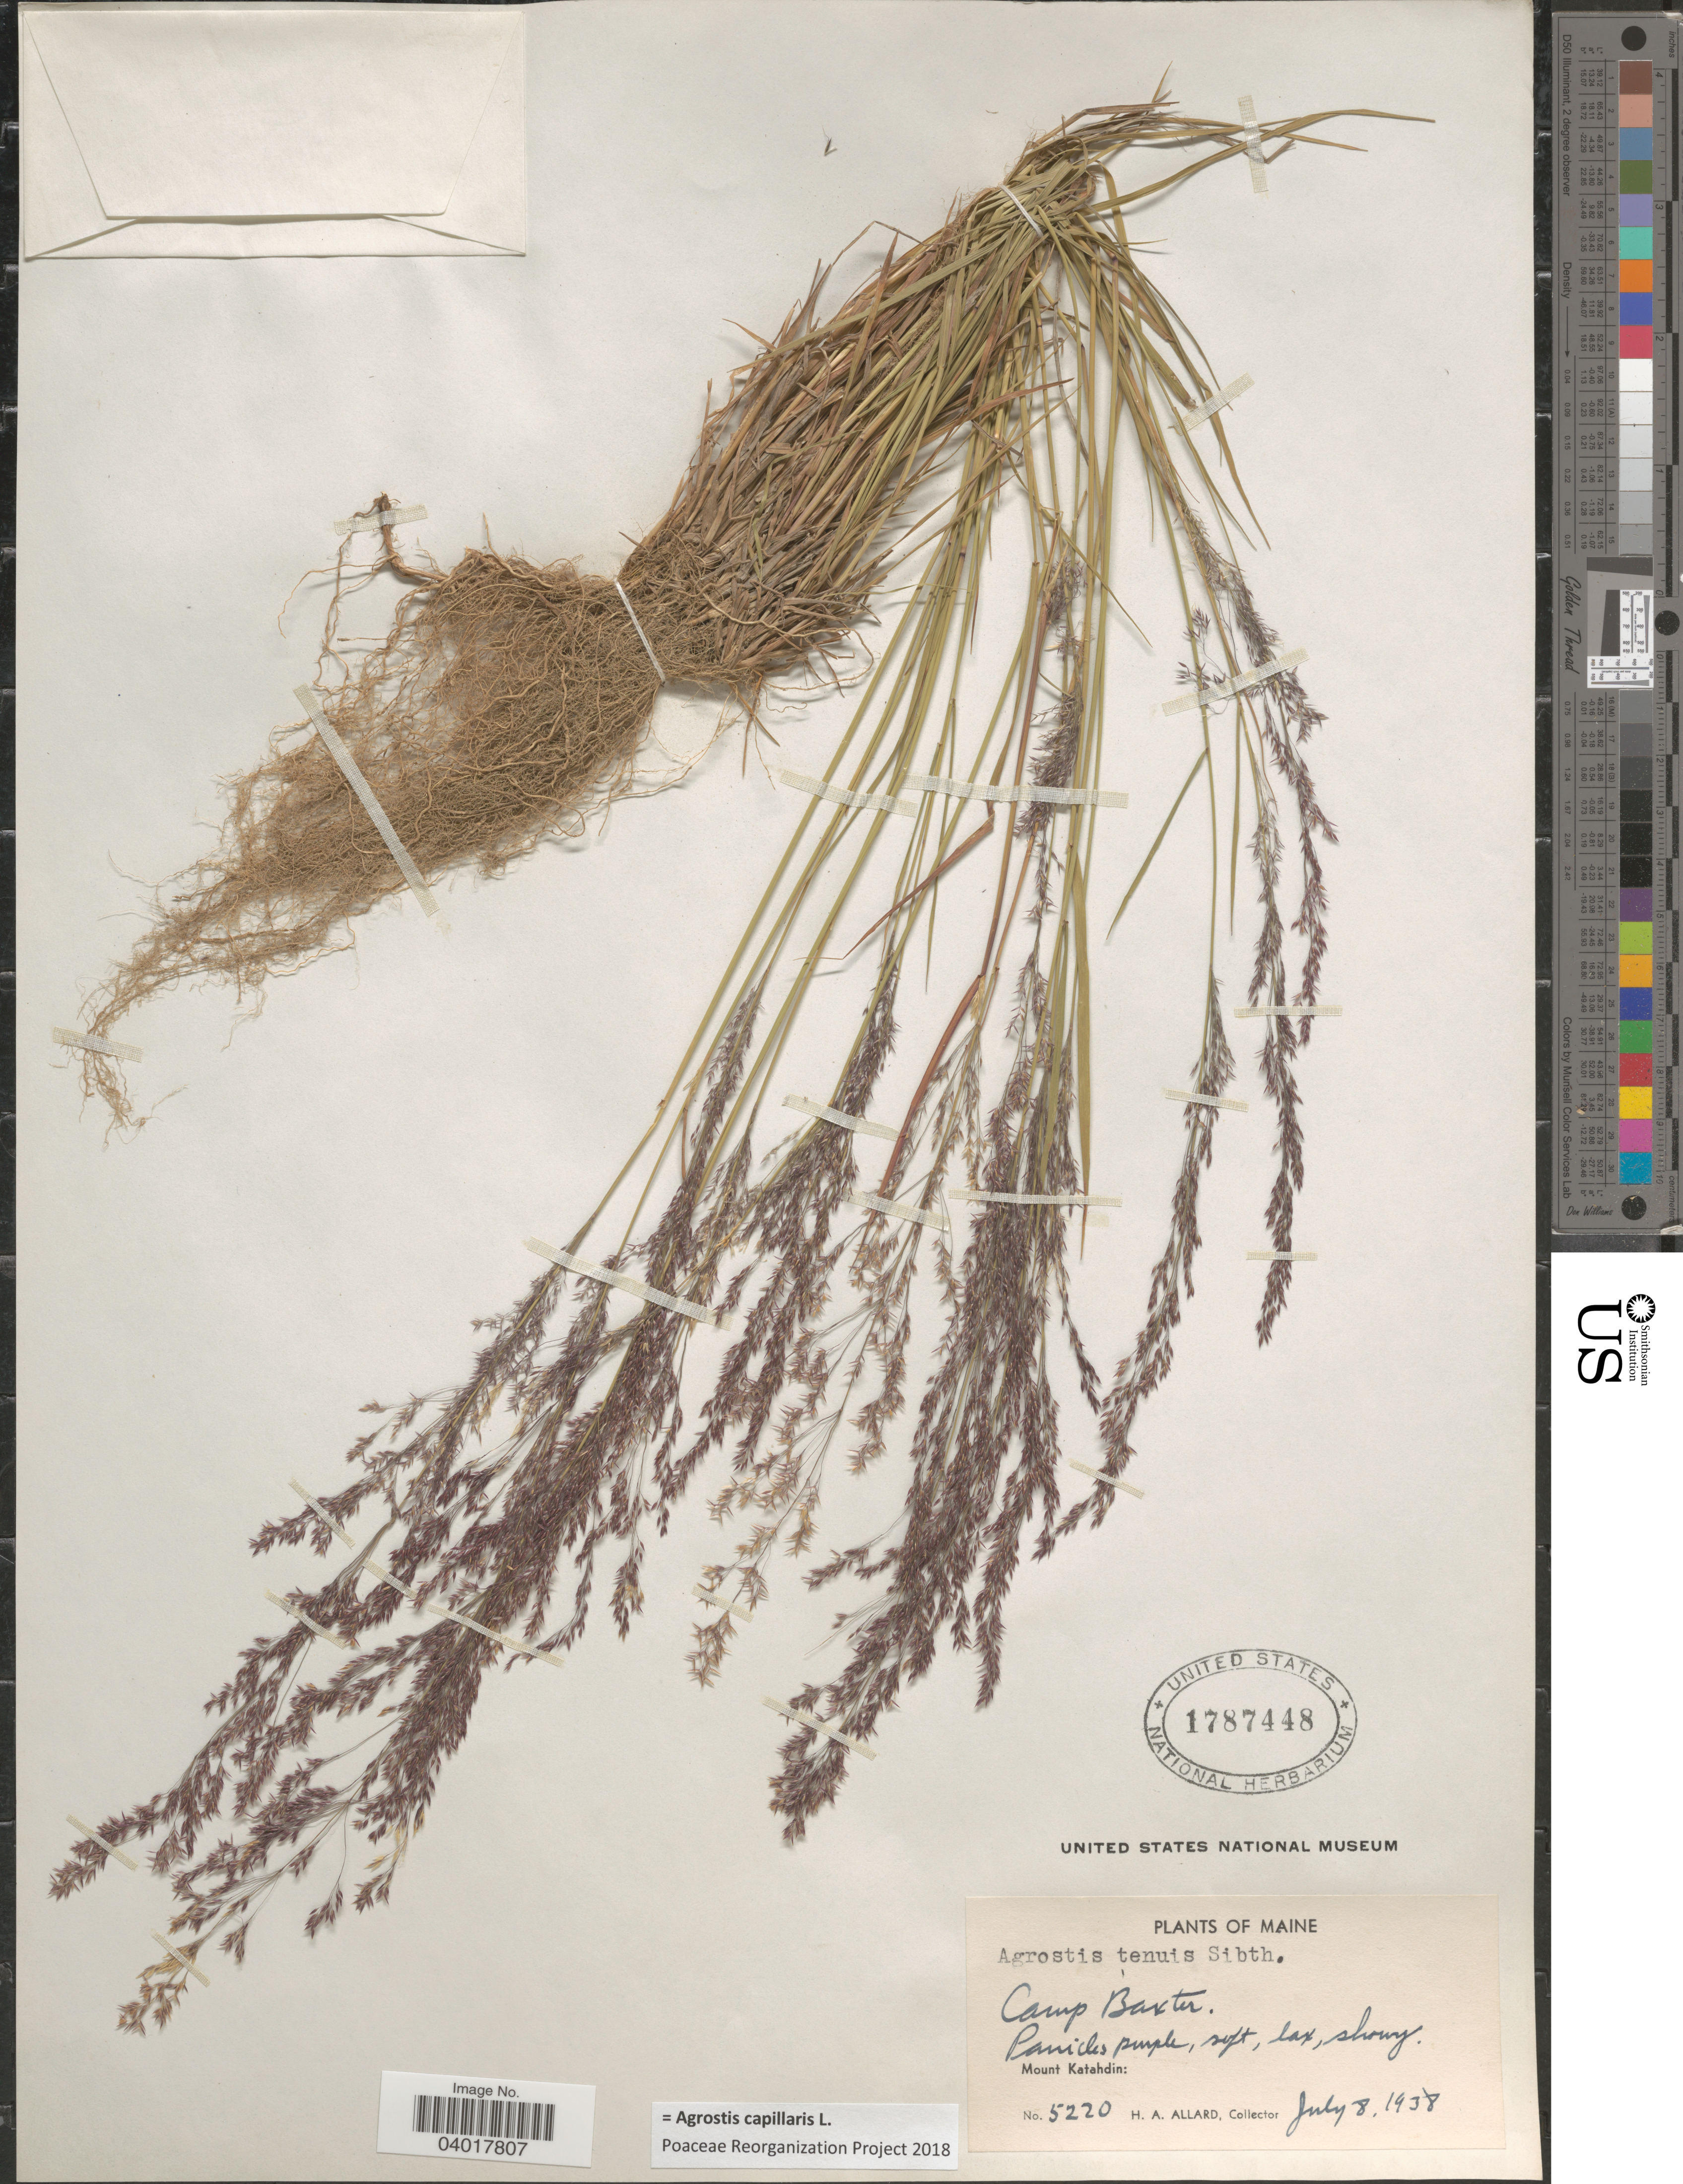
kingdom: Plantae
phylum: Tracheophyta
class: Liliopsida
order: Poales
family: Poaceae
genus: Agrostis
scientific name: Agrostis capillaris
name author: L.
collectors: H. A. Allard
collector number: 5220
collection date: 1938-07-08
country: United States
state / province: Maine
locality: Camp Baxter. Mount Katahdin.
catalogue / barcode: US 1787448